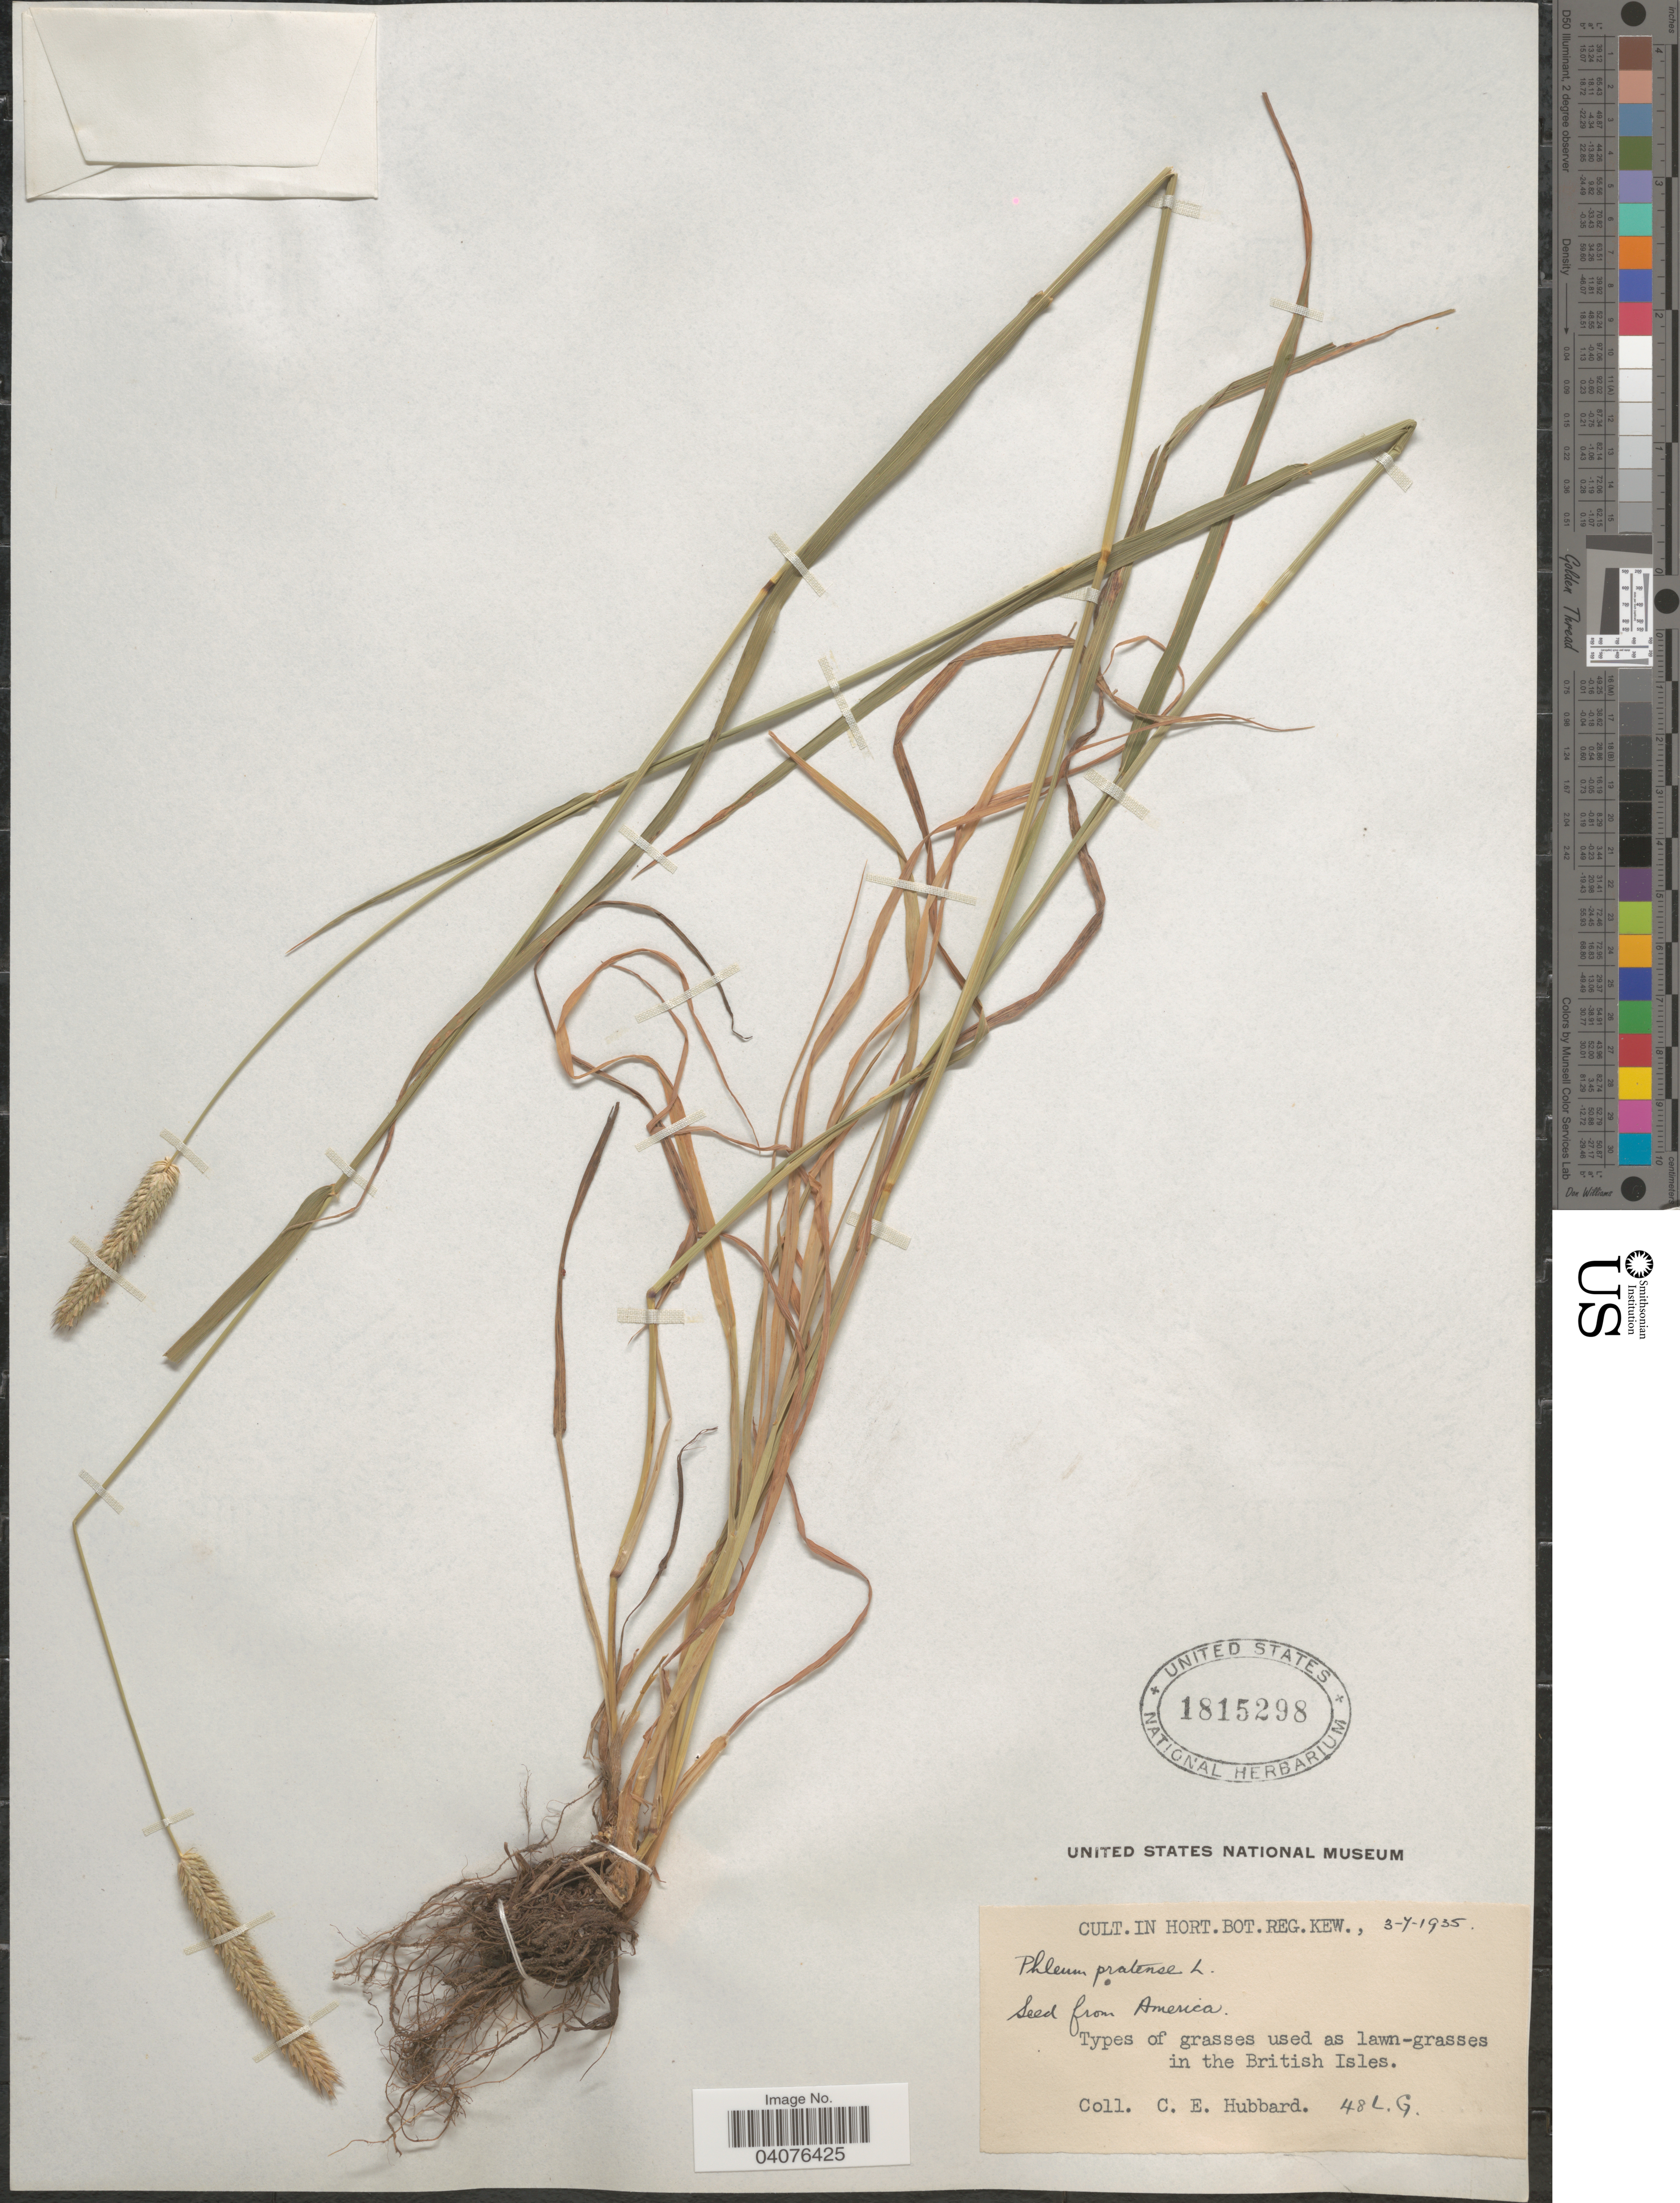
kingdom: Plantae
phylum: Tracheophyta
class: Liliopsida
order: Poales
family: Poaceae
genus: Phleum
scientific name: Phleum pratense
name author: L.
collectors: C. E. Hubbard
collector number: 48LG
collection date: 1935-07-03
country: United Kingdom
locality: Cult. in Hort. Bot. Reg. Kew. British Isles.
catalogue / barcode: US 1815298